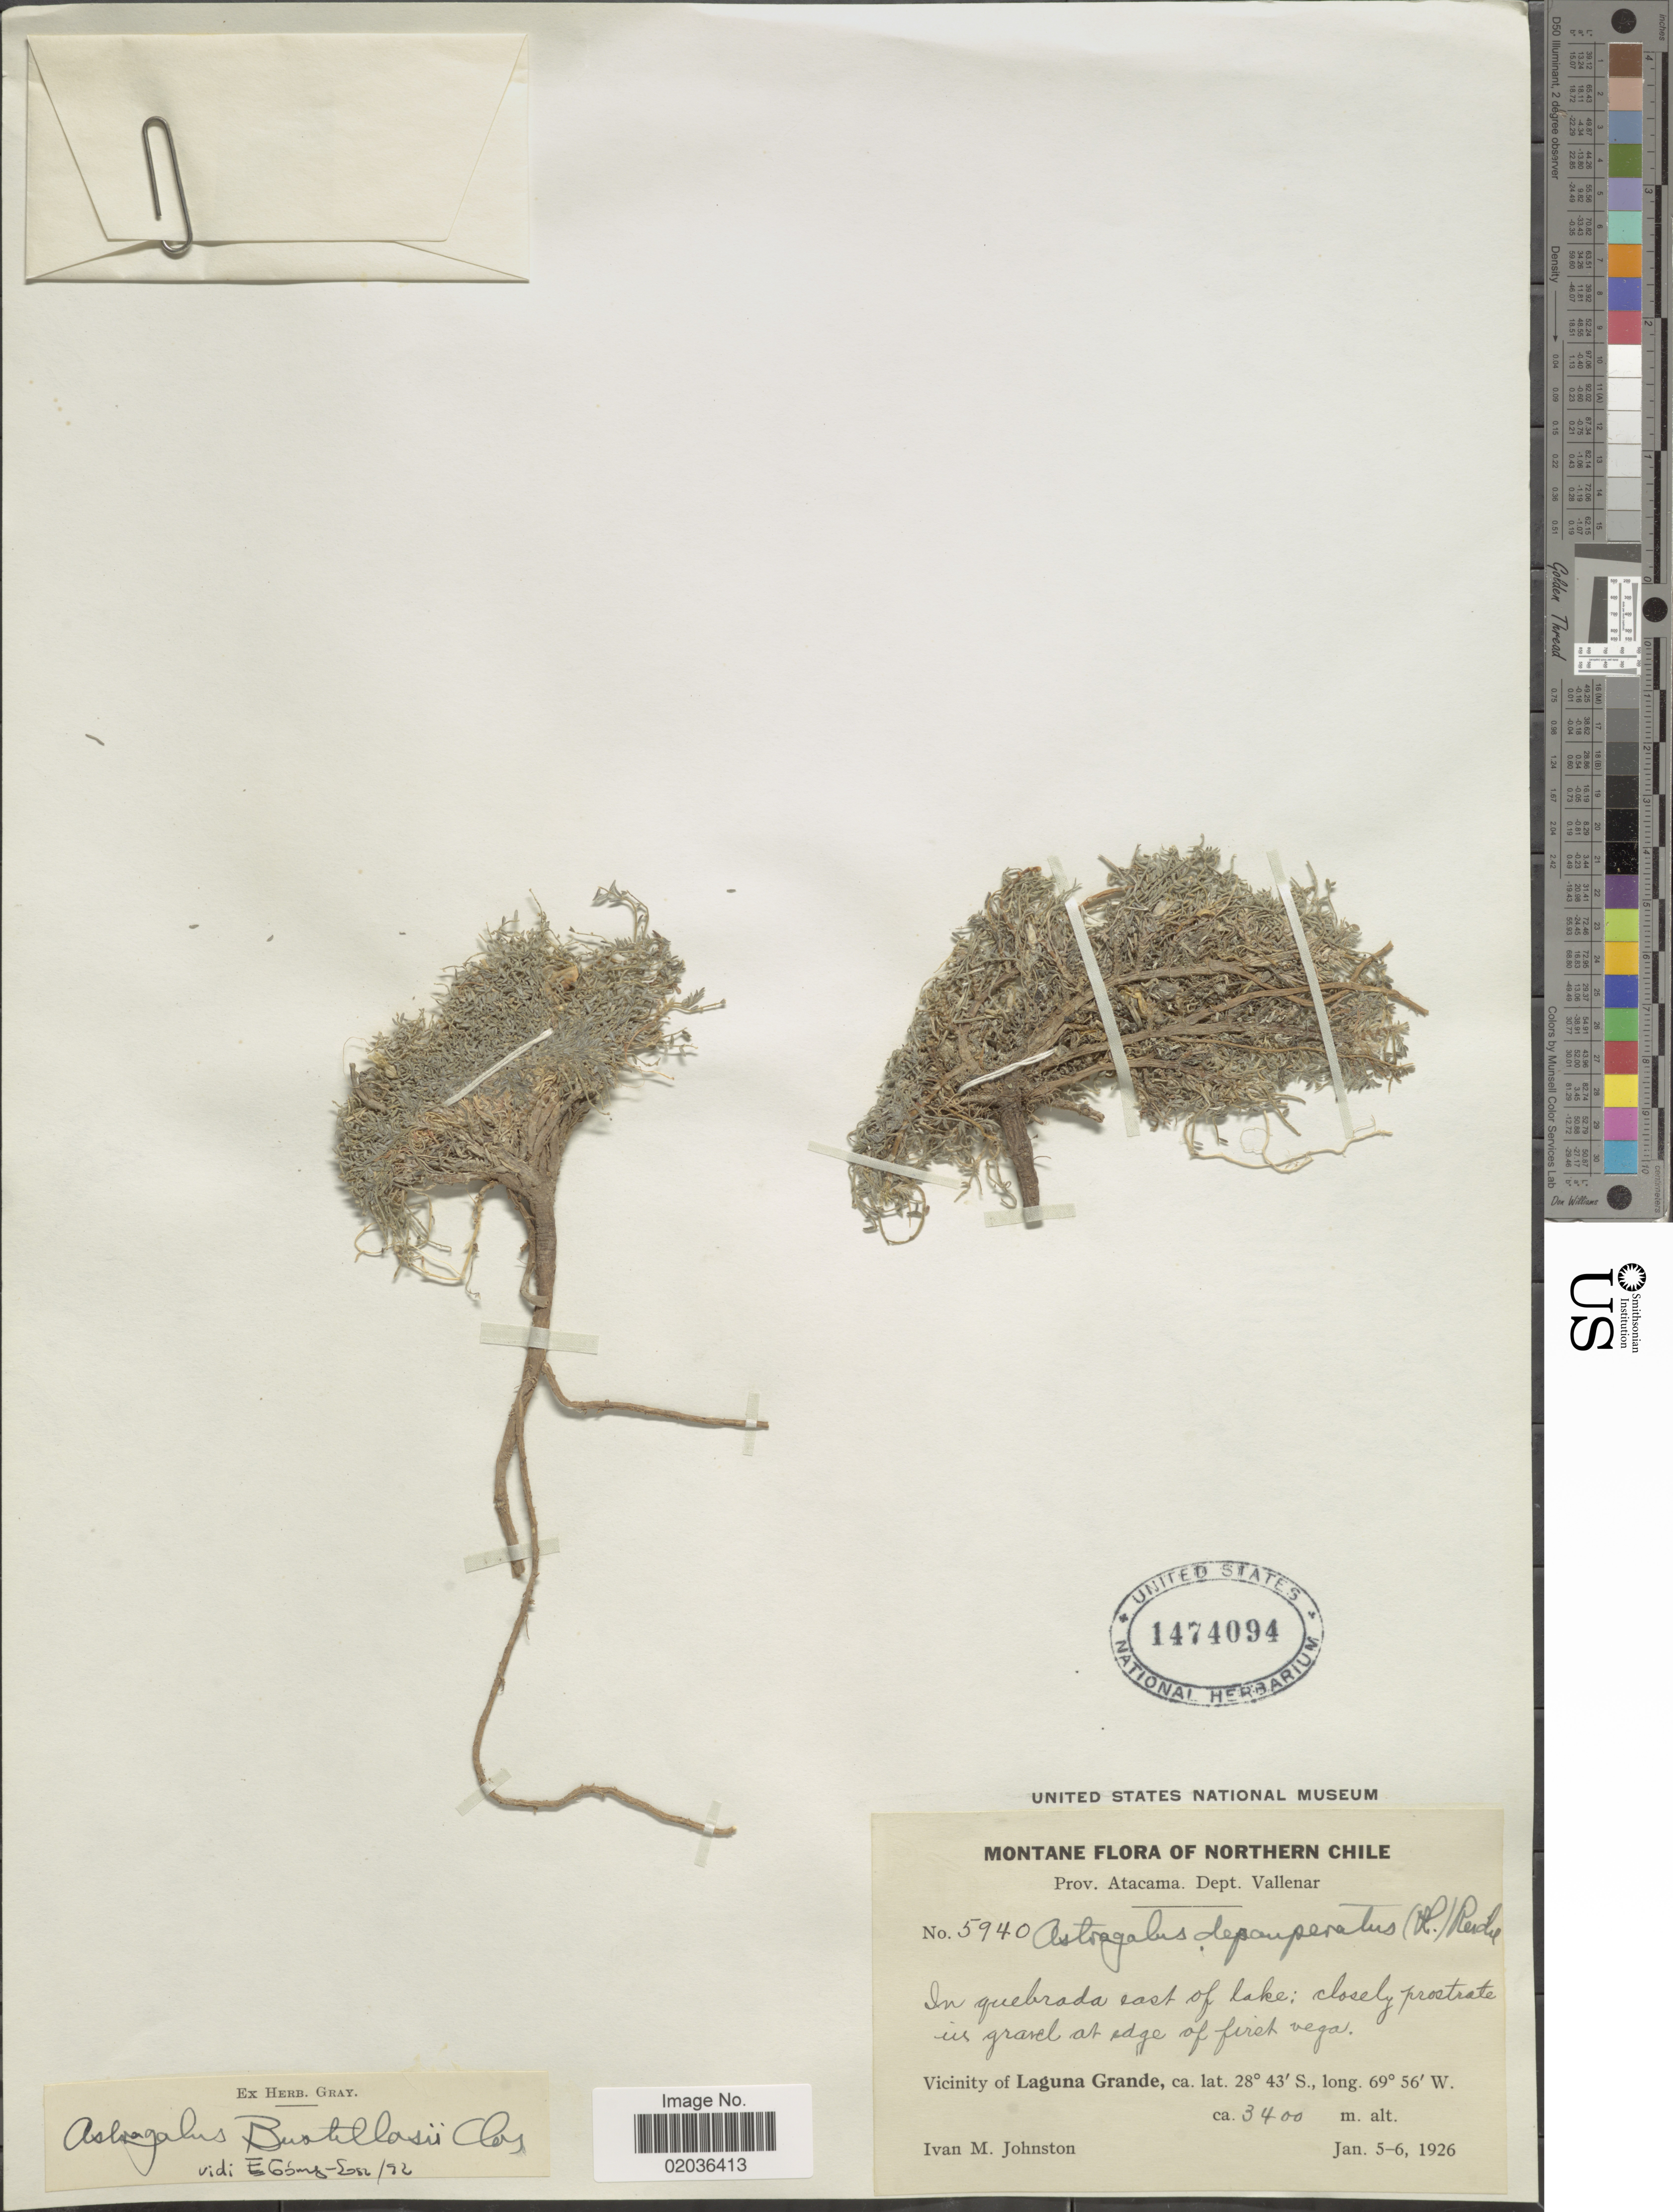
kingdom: Plantae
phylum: Tracheophyta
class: Magnoliopsida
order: Fabales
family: Fabaceae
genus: Astragalus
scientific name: Astragalus bustillosii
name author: Clos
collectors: I.M. Johnston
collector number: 5940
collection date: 1926-01-05/1926-01-06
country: Chile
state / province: Atacama (III)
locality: Prov. Atacama, Dept. Vallenar. Vicinity of Laguna Grande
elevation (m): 3400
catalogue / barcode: US 1474094